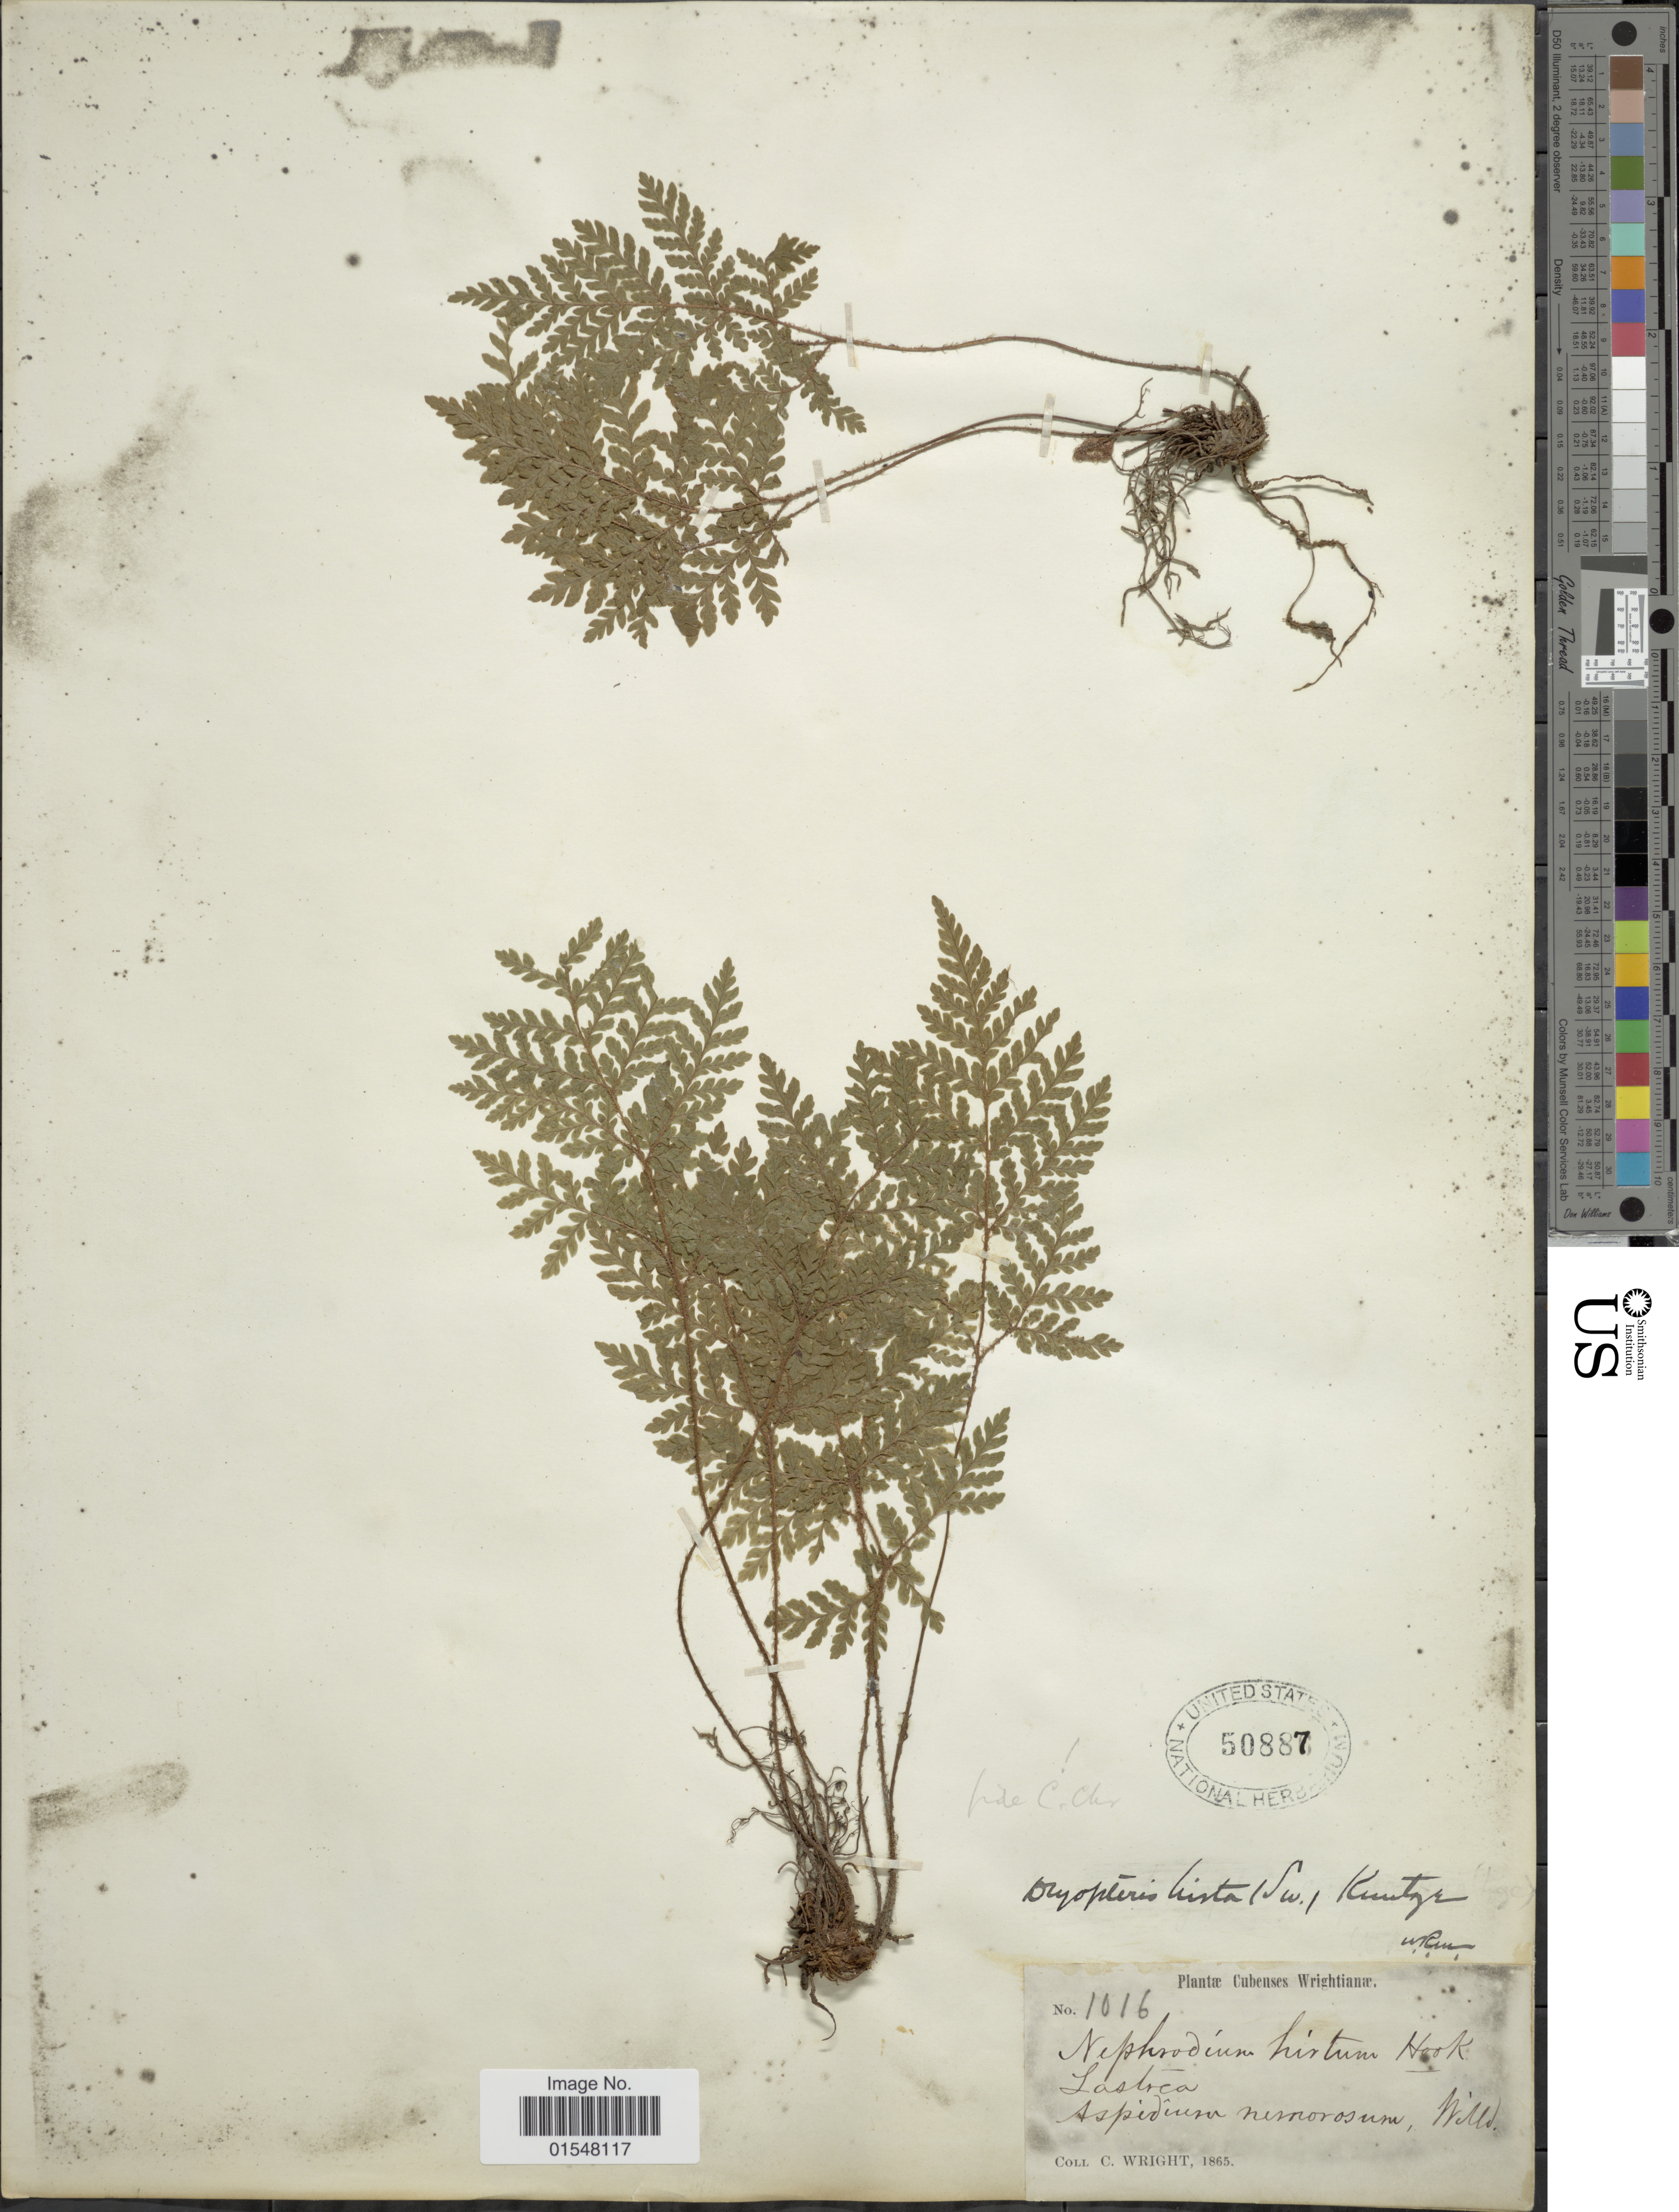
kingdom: Plantae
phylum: Tracheophyta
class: Polypodiopsida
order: Polypodiales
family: Dryopteridaceae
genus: Ctenitis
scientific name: Ctenitis hirta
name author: (Sw.) Ching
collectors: C. Wright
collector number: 1016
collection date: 1865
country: Cuba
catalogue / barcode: US 50887